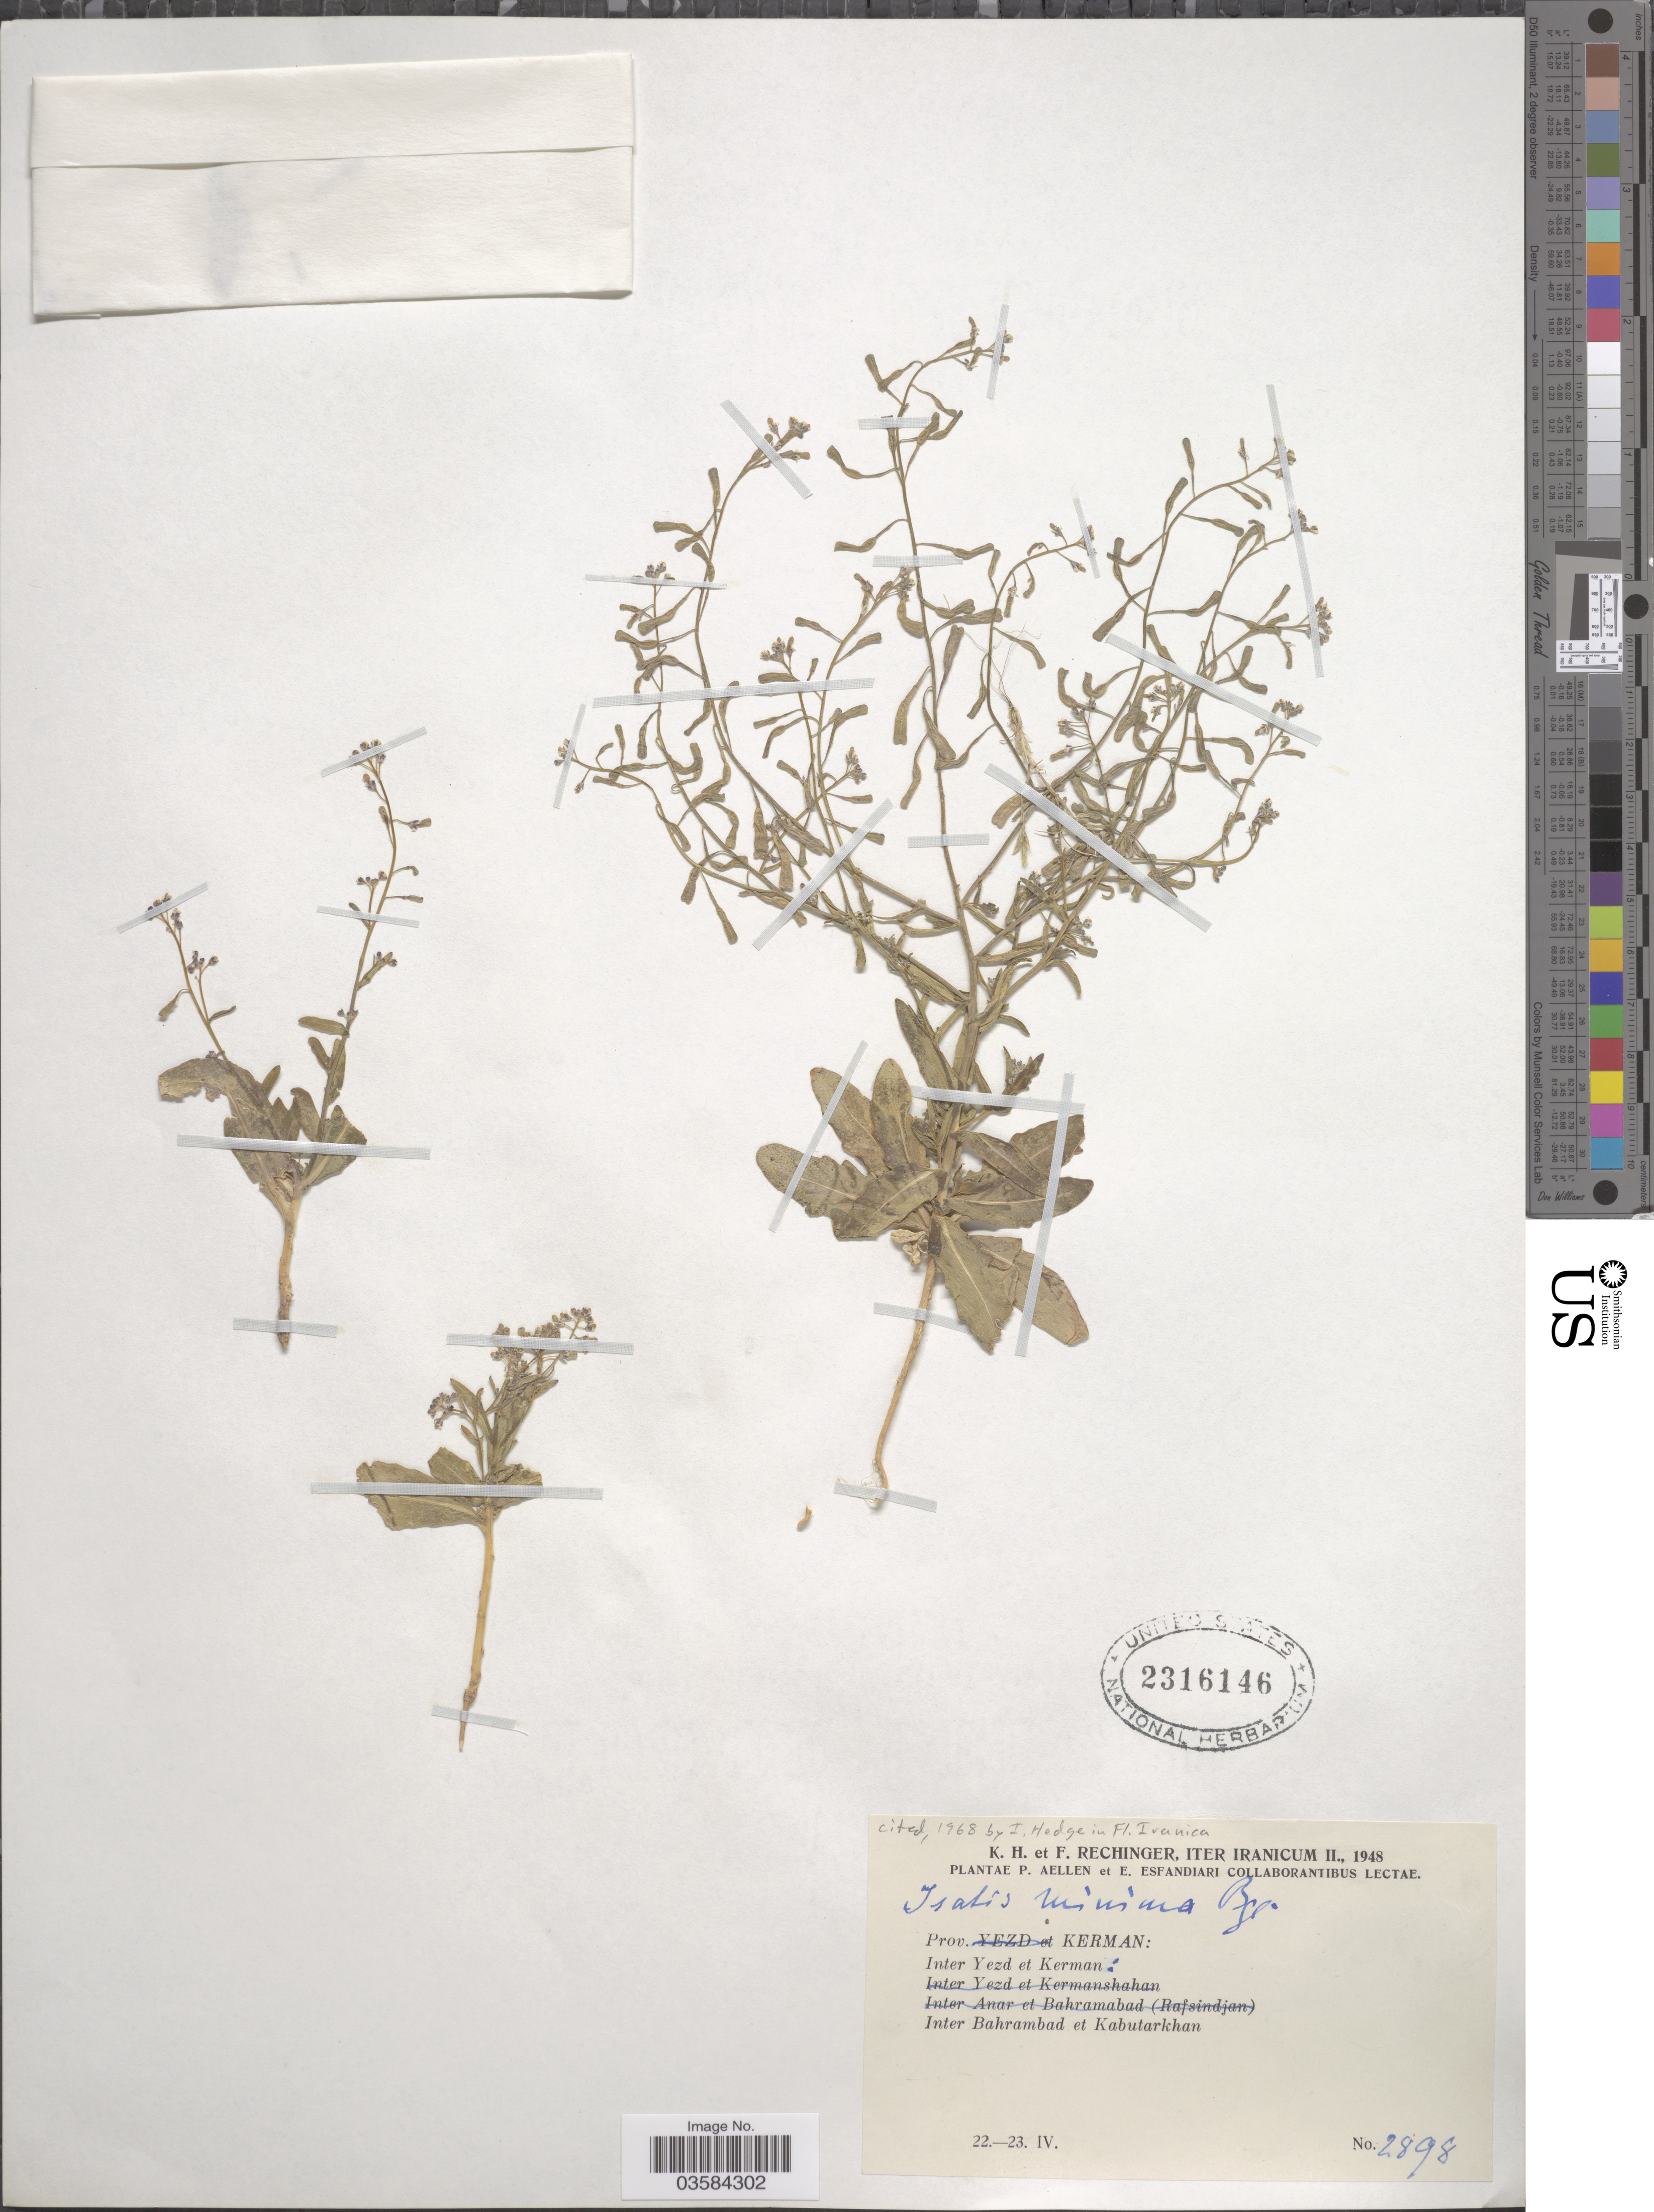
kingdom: Plantae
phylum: Tracheophyta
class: Magnoliopsida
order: Brassicales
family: Brassicaceae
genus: Isatis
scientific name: Isatis minima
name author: Bunge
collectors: K. H. Rechinger, F. Rechinger, P. Aellen & E. Esfandiari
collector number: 2898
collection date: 1948-04-22/1948-04-23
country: Iran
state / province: Kerman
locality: Inter Yezd et Kerman: Inter Bahrambad et Kabutarkhan.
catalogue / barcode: US 2316146